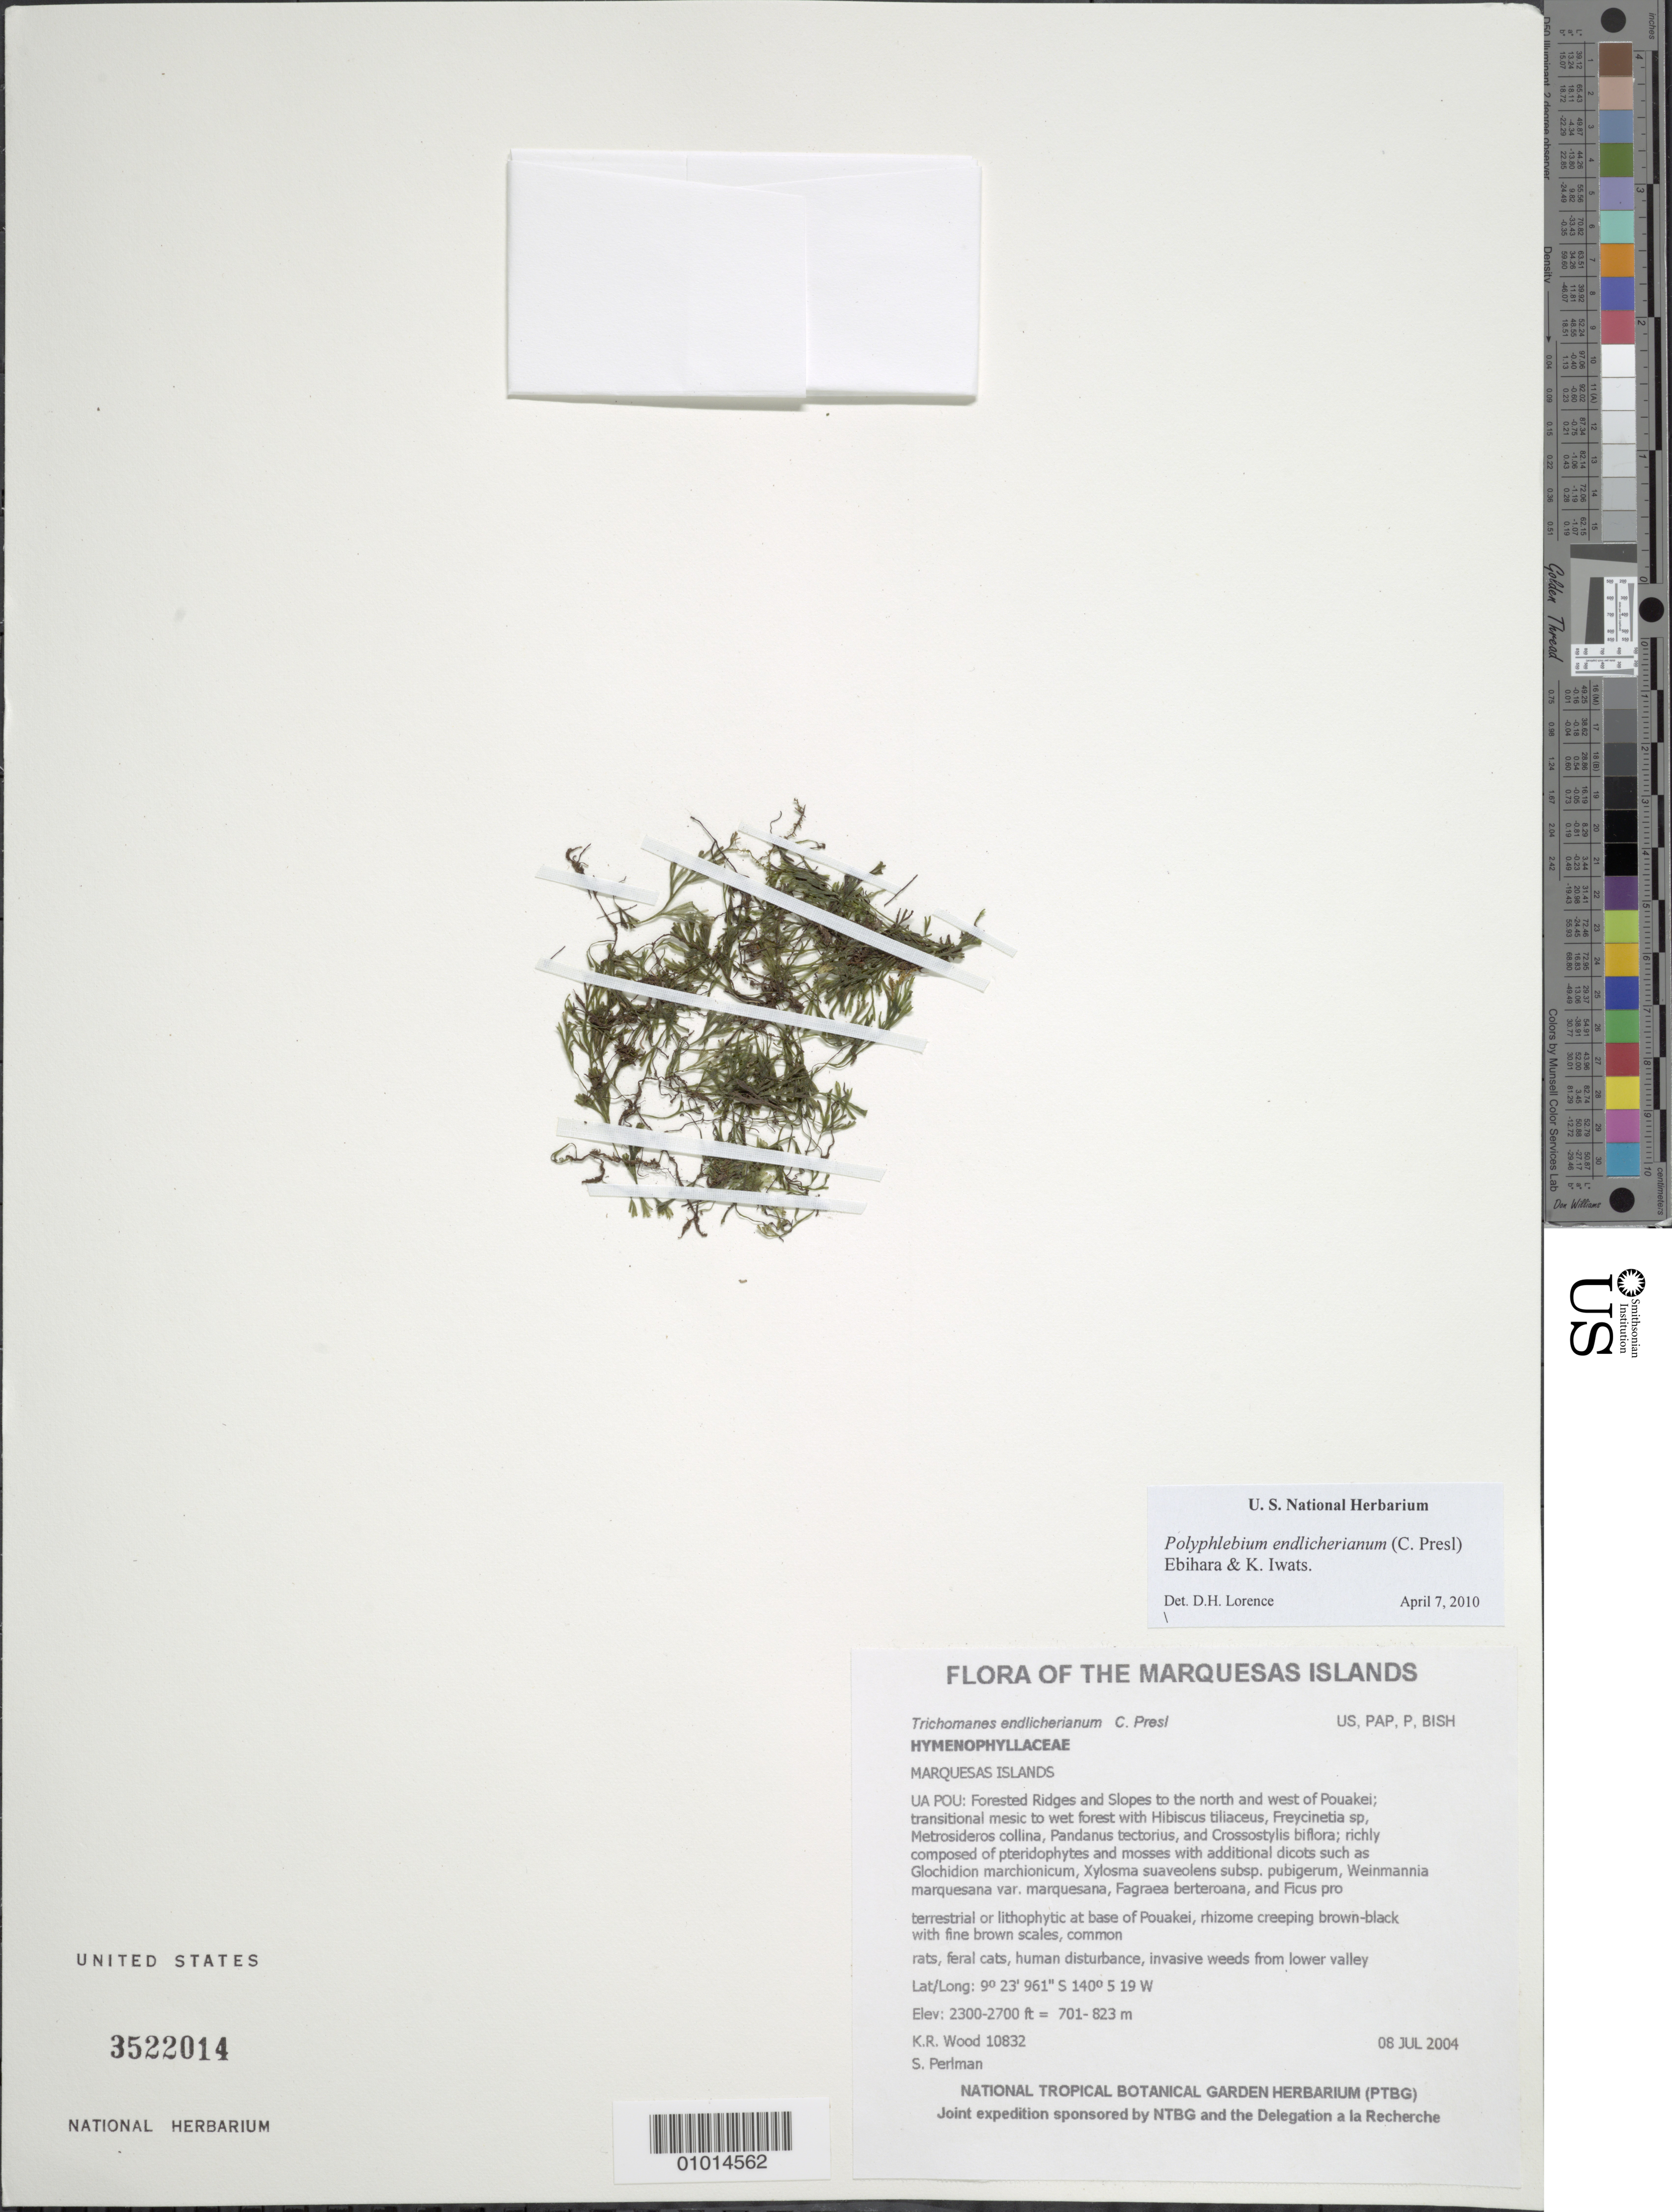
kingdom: Plantae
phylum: Tracheophyta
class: Polypodiopsida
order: Hymenophyllales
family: Hymenophyllaceae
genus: Polyphlebium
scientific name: Polyphlebium endlicherianum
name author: (C. Presl) Ebihara & K. Iwats.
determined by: Lorence, David H., (PTBG), National Tropical Botanical Garden (UNITED STATES)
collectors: K. R. Wood & S. P. Perlman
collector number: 10832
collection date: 2004-07-08/2004-07-09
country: French Polynesia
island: Ua Pou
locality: Forested Ridges and Slopes to the north and west of Pouakei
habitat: transitional mesic to wet forest with Hibiscus tiliaceus, Freycinetia sp, Metrosideros collina, Pandanus tectorius, and Crossostylis biflora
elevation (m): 701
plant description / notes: Rats, feral cats, human disturbance, invasive weeds from lower valley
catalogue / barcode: US 3522014